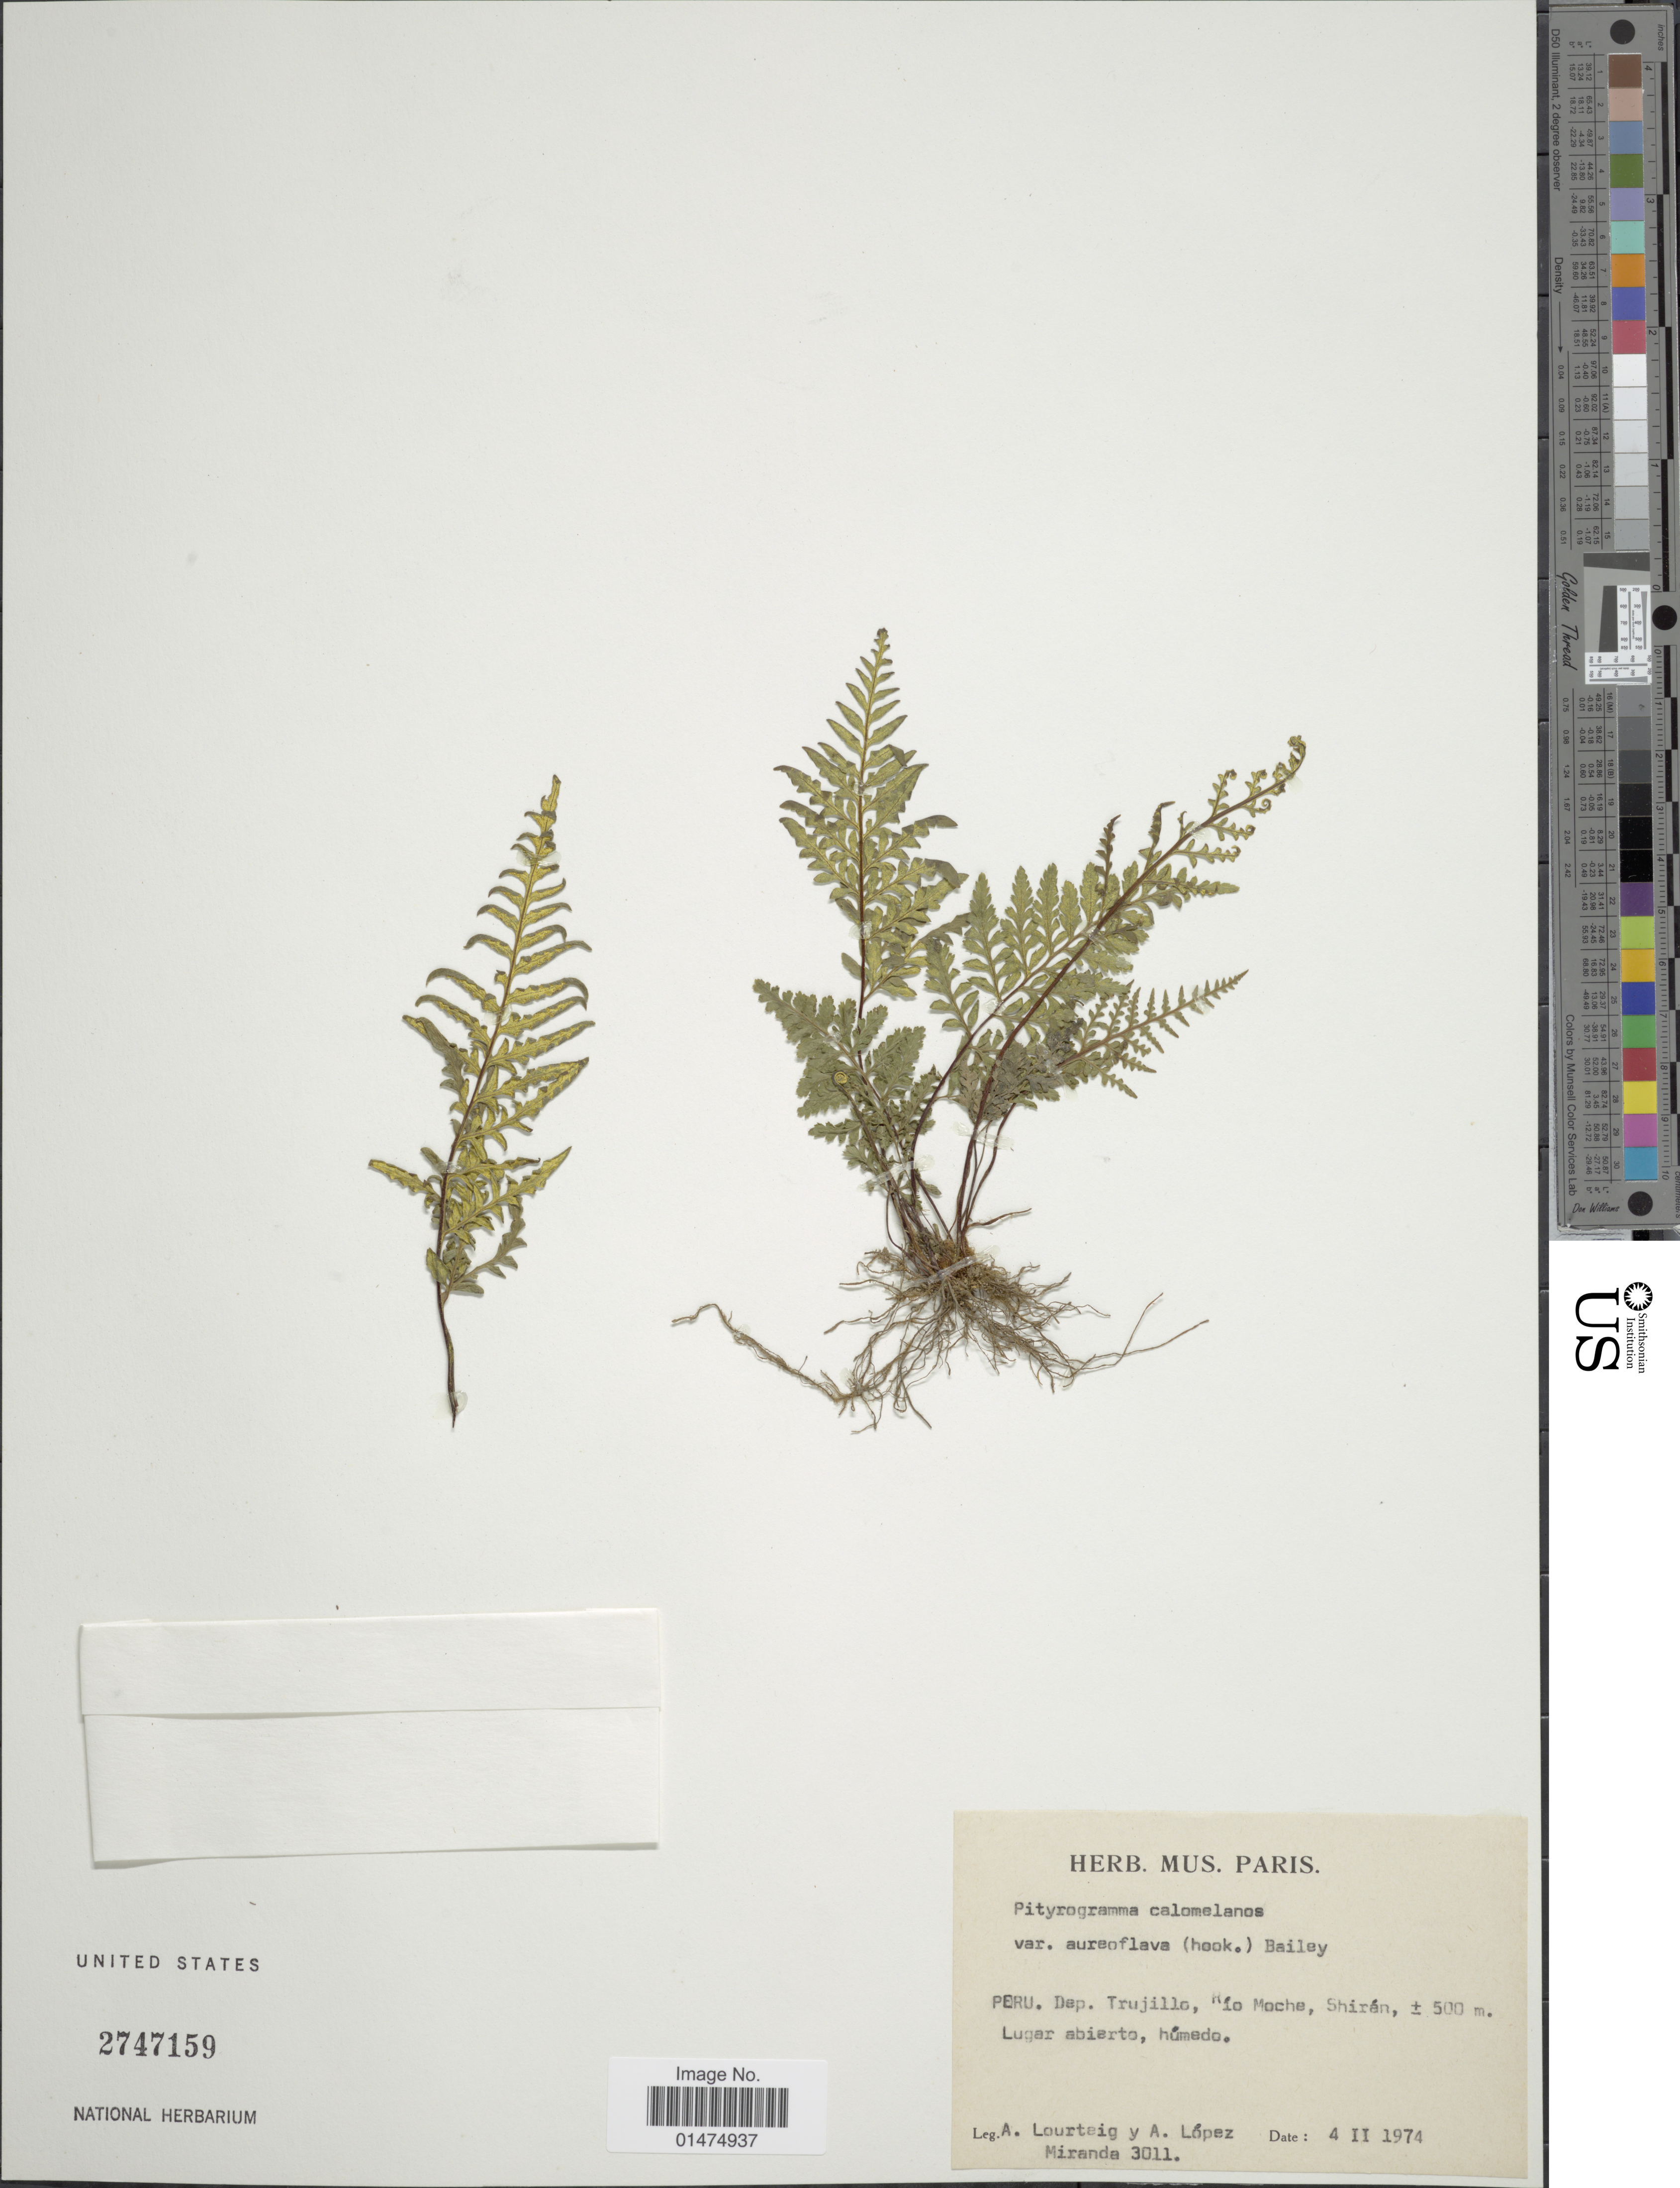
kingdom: Plantae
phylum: Tracheophyta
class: Polypodiopsida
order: Polypodiales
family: Pteridaceae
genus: Pityrogramma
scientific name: Pityrogramma calomelanos var. aureoflava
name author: (Hook.) Weath. ex L.H. Bailey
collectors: A. Lourteig & A. López M.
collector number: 3011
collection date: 1974-02-04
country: Peru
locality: Dep. Trujillo, Rio Moche, Shiran, Lugar abierto, humedo.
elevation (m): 500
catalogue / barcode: US 2747159